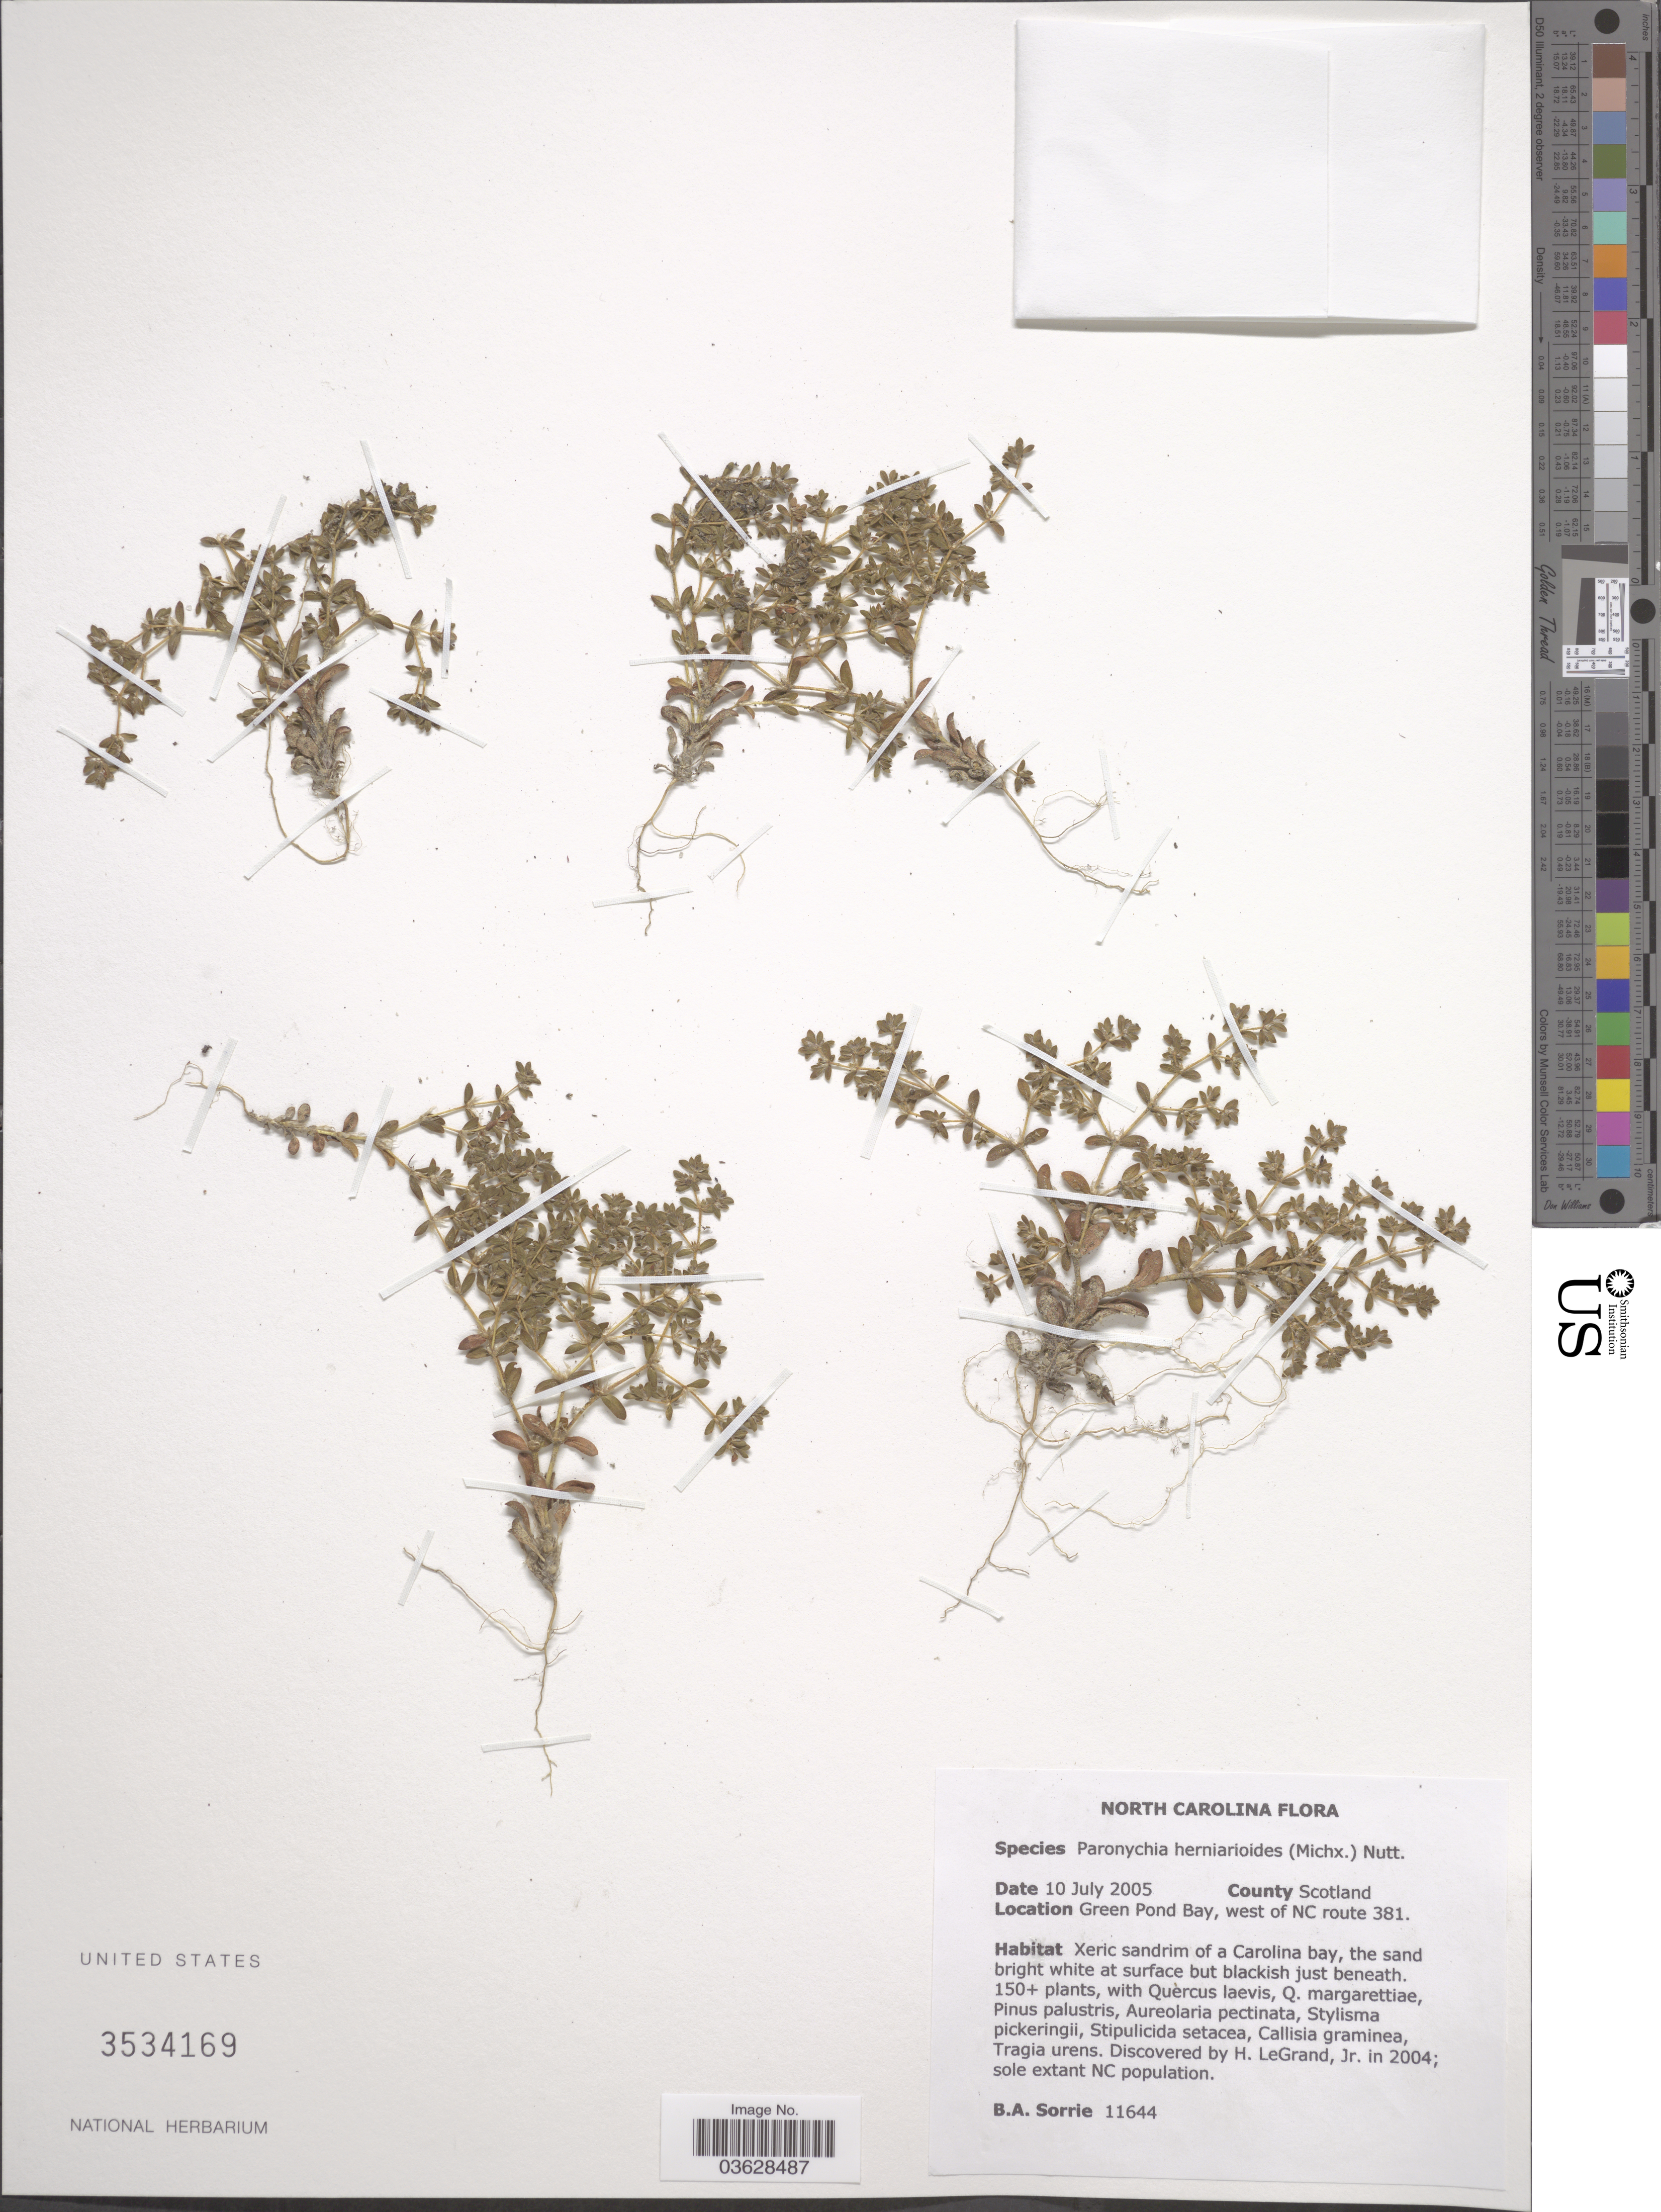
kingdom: Plantae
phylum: Tracheophyta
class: Magnoliopsida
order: Caryophyllales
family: Caryophyllaceae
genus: Paronychia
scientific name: Paronychia herniarioides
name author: (Michx.) Nutt.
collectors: B. Sorrie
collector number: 11644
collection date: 2005-07-10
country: United States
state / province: North Carolina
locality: County Scotland. Green Pond Bay, west of NC route 381.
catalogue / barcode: US 3534169